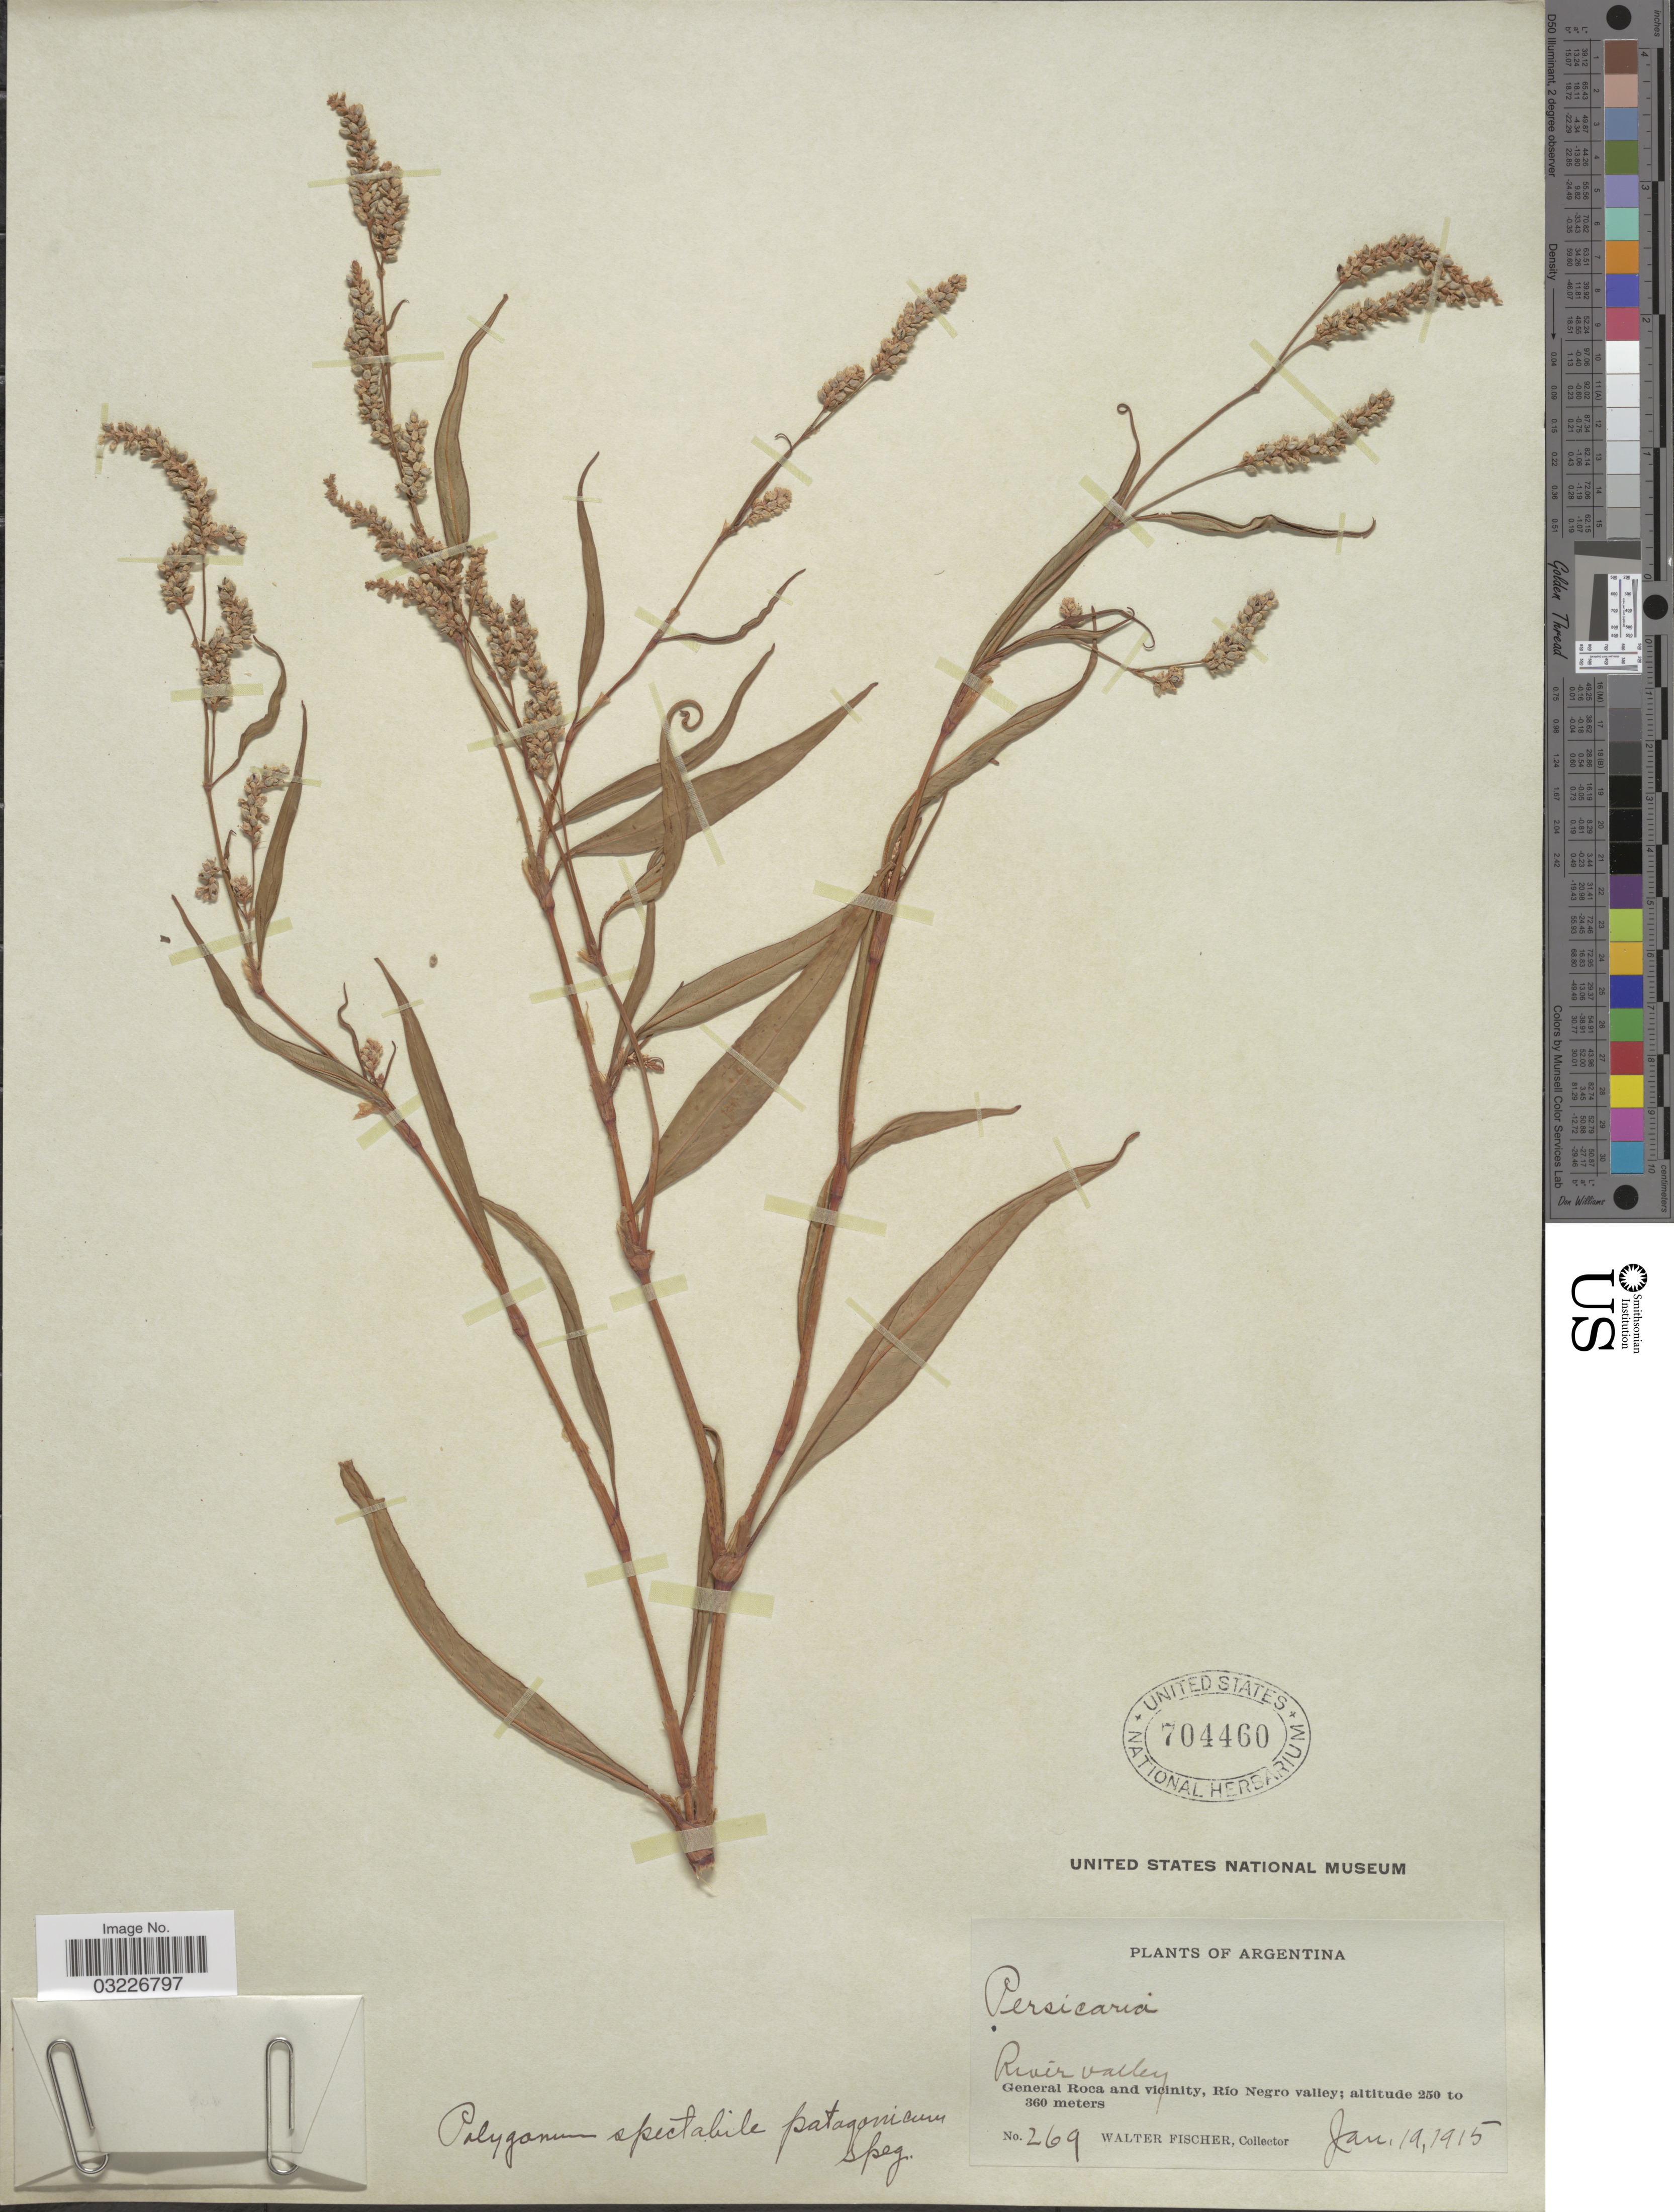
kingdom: Plantae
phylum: Tracheophyta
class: Magnoliopsida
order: Caryophyllales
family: Polygonaceae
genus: Polygonum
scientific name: Polygonum ferrugineum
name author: Wedd.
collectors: W. Fischer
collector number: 269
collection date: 1915-01-19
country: Argentina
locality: General Roca and vicinity, Río Negro valley.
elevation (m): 250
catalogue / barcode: US 704460